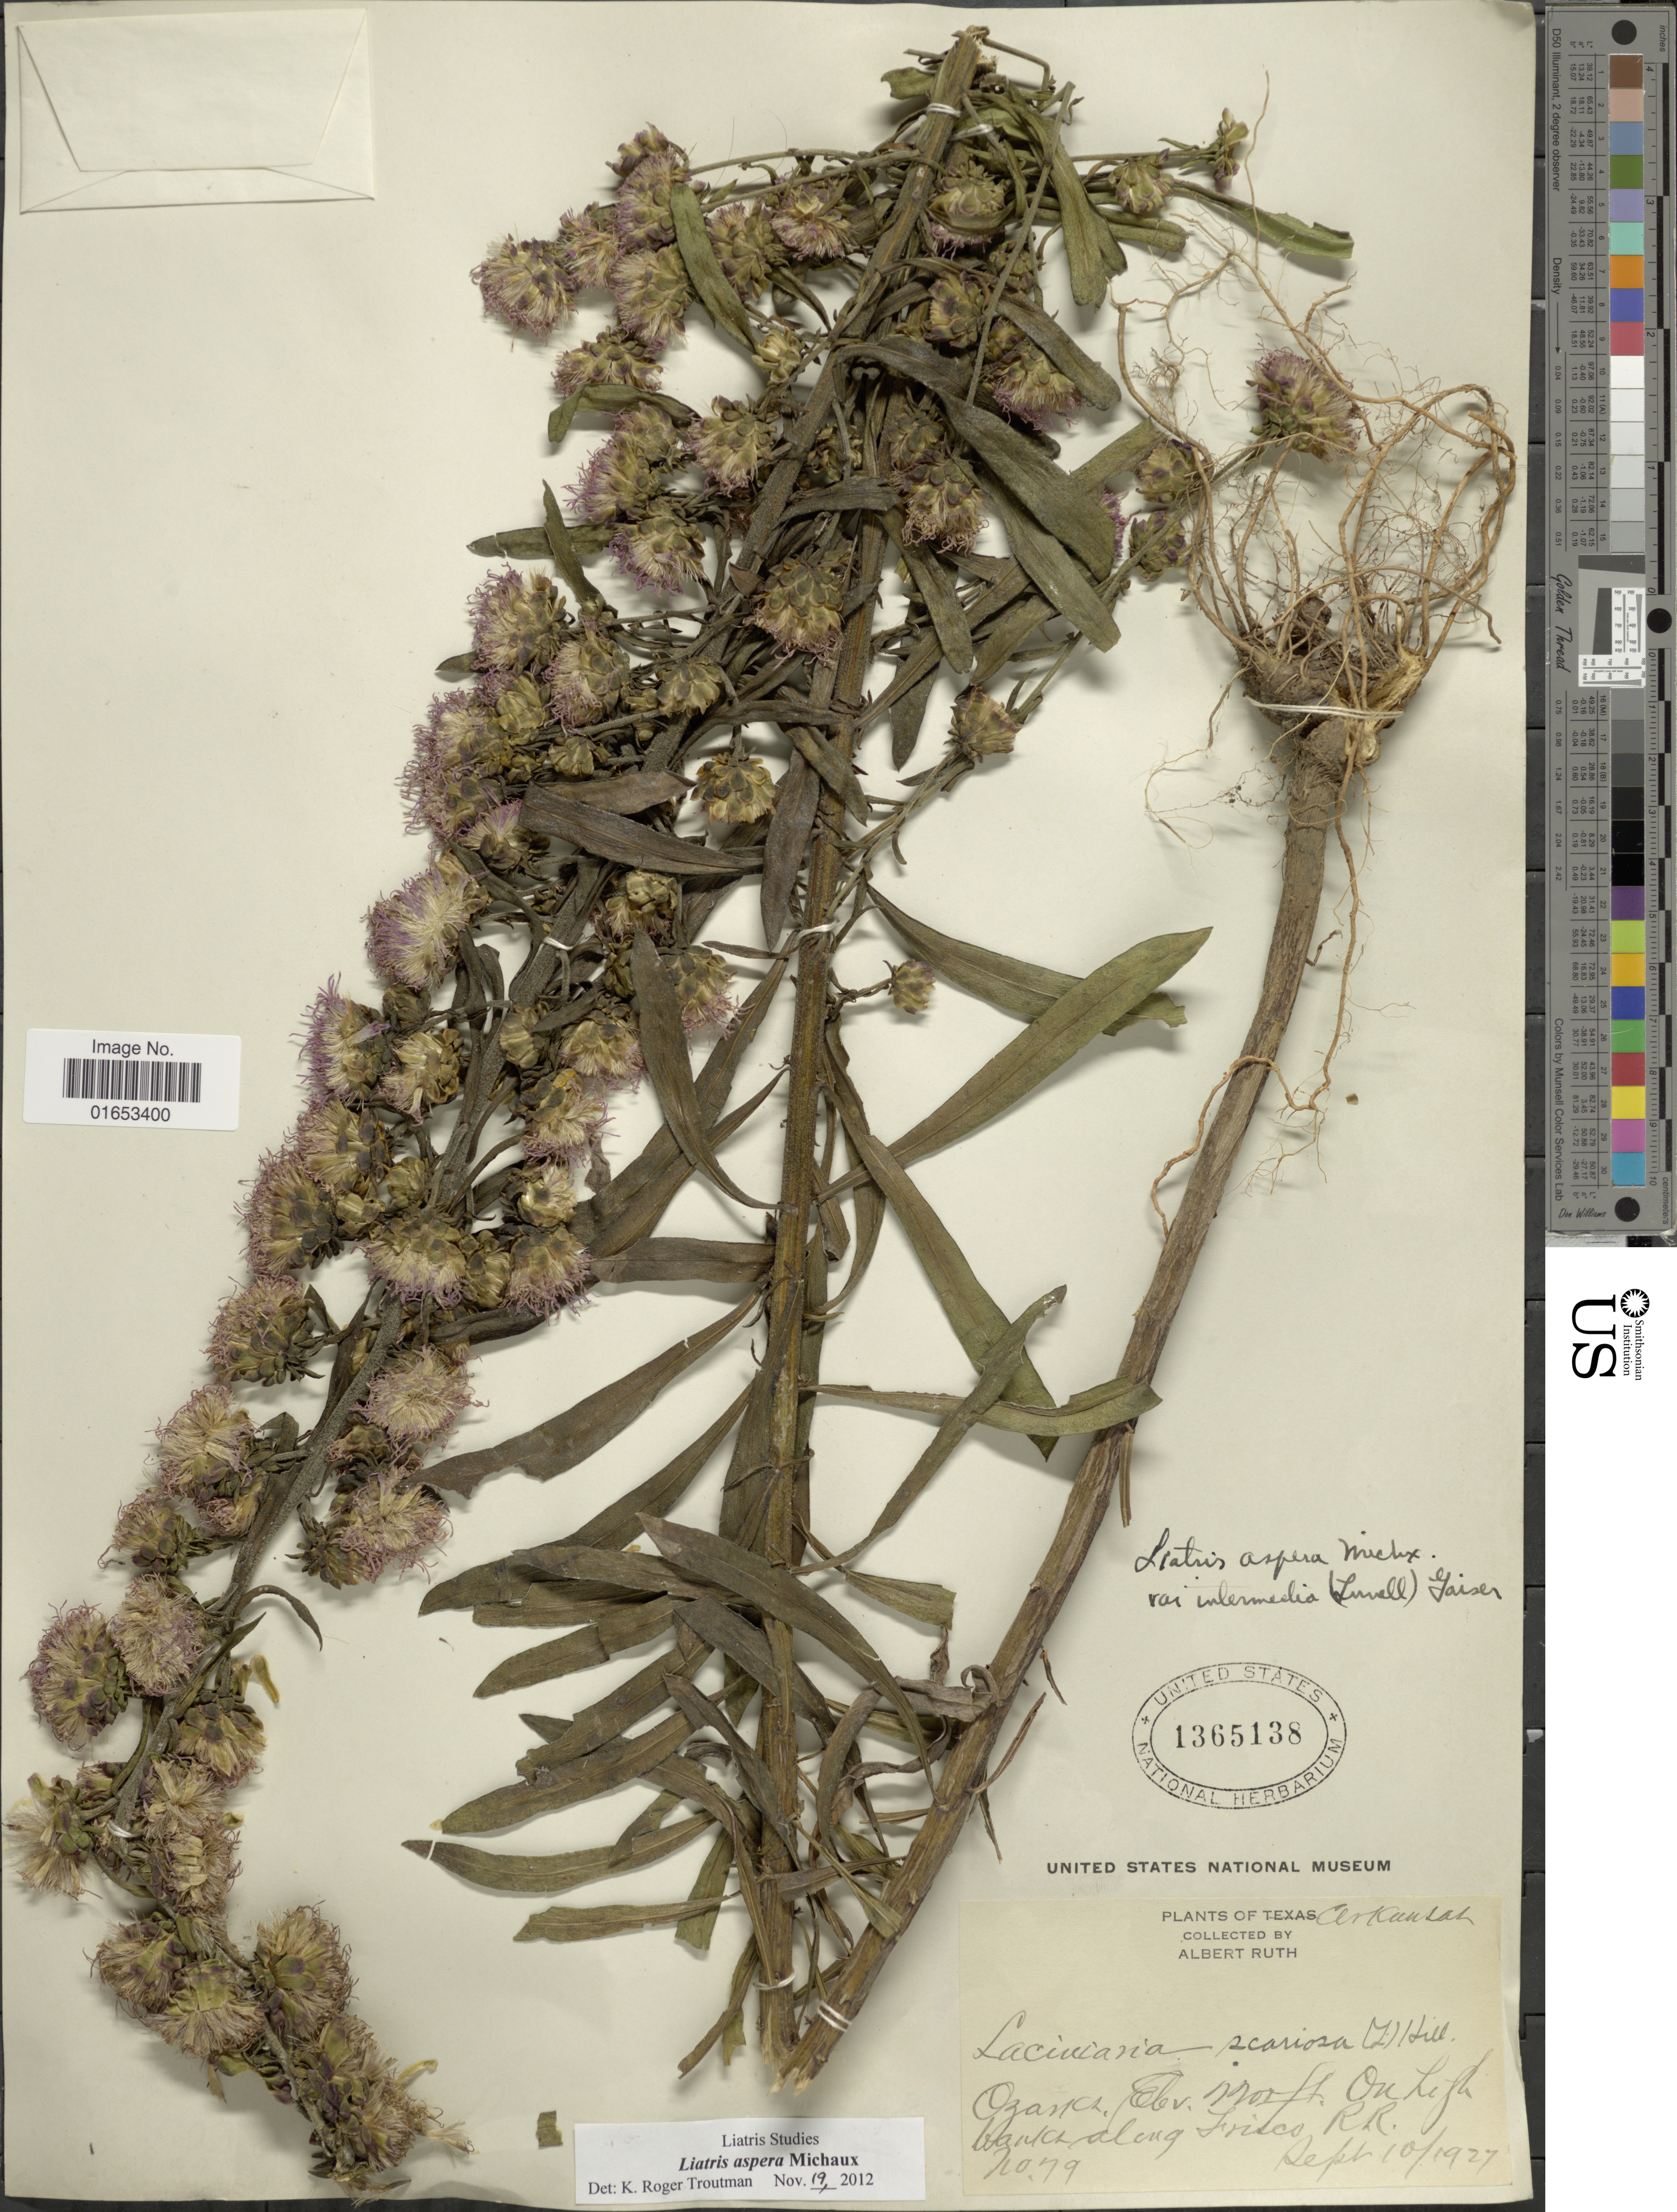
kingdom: Plantae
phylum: Tracheophyta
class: Magnoliopsida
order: Asterales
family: Asteraceae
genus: Liatris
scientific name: Liatris aspera var. intermedia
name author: (Lunell) Gaiser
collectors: A. Ruth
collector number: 79*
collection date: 1927-09-10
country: United States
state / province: Arkansas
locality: Ozancr, On left branch along Frinces R.R.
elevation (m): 30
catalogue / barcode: US 1365138